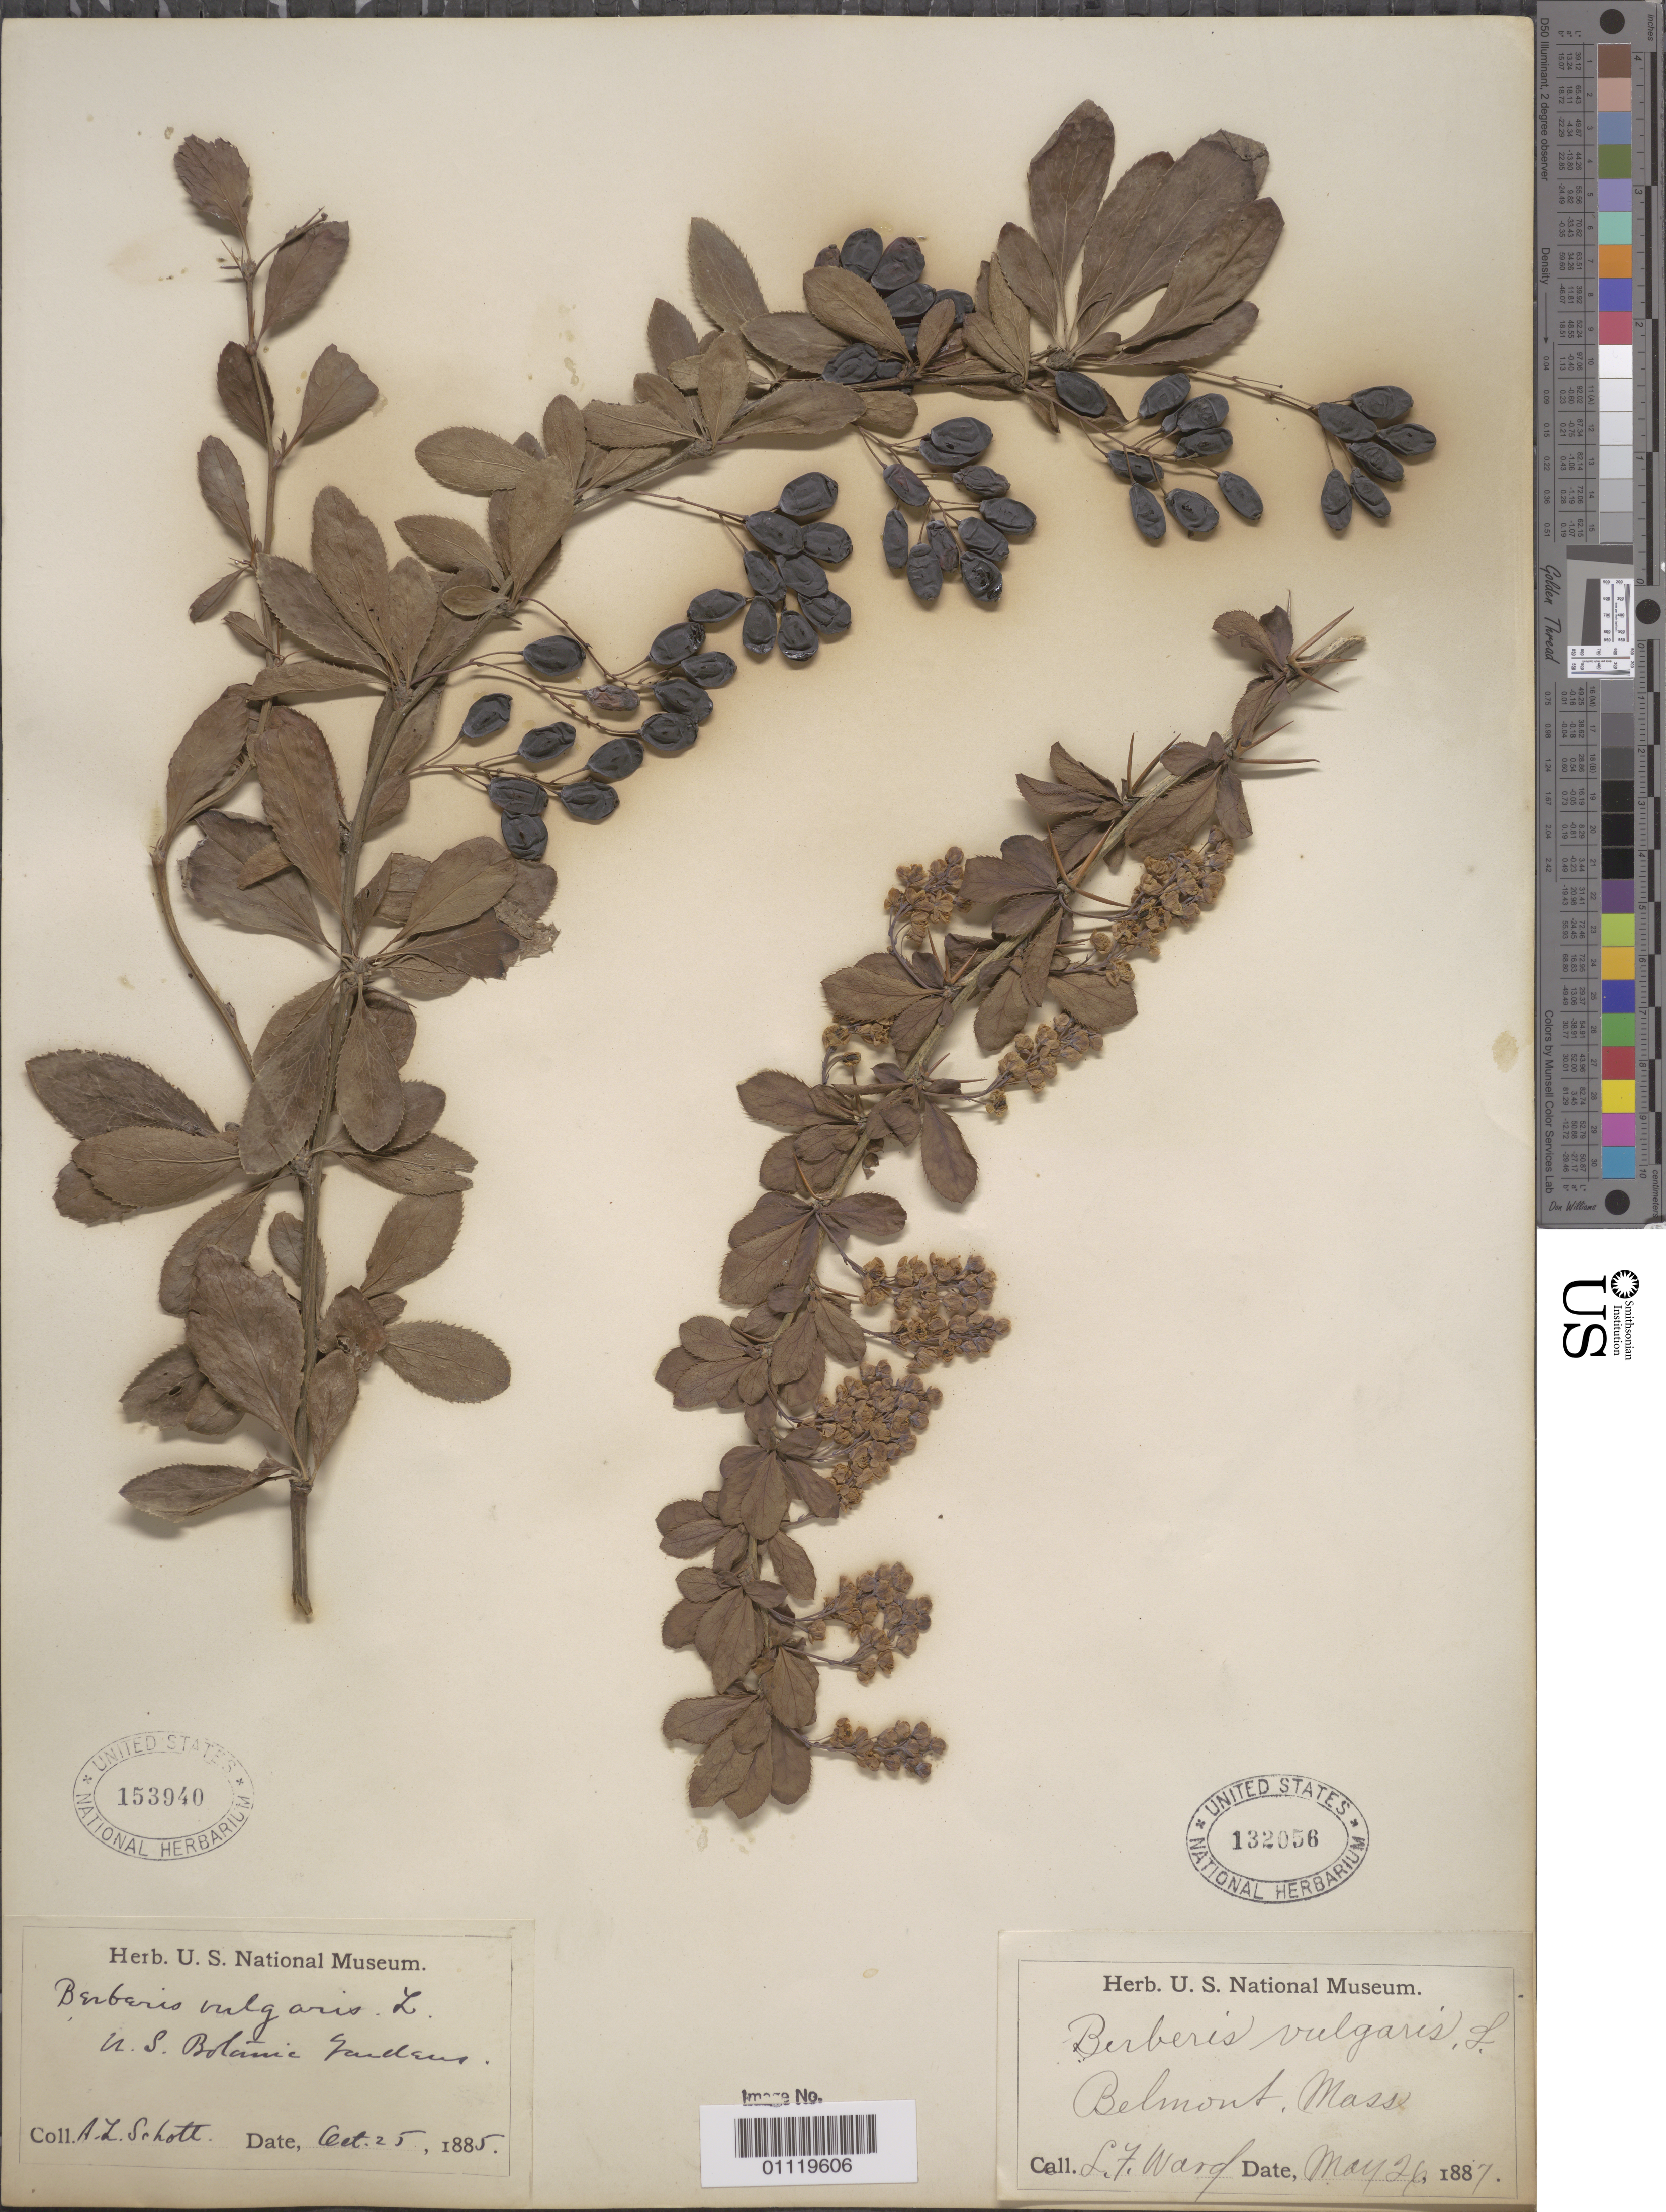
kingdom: Plantae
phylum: Tracheophyta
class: Magnoliopsida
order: Ranunculales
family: Berberidaceae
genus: Berberis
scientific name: Berberis vulgaris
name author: L.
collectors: L. F. Ward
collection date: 1887-05-26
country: United States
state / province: Massachusetts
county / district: Middlesex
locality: Belmont city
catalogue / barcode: US 132056